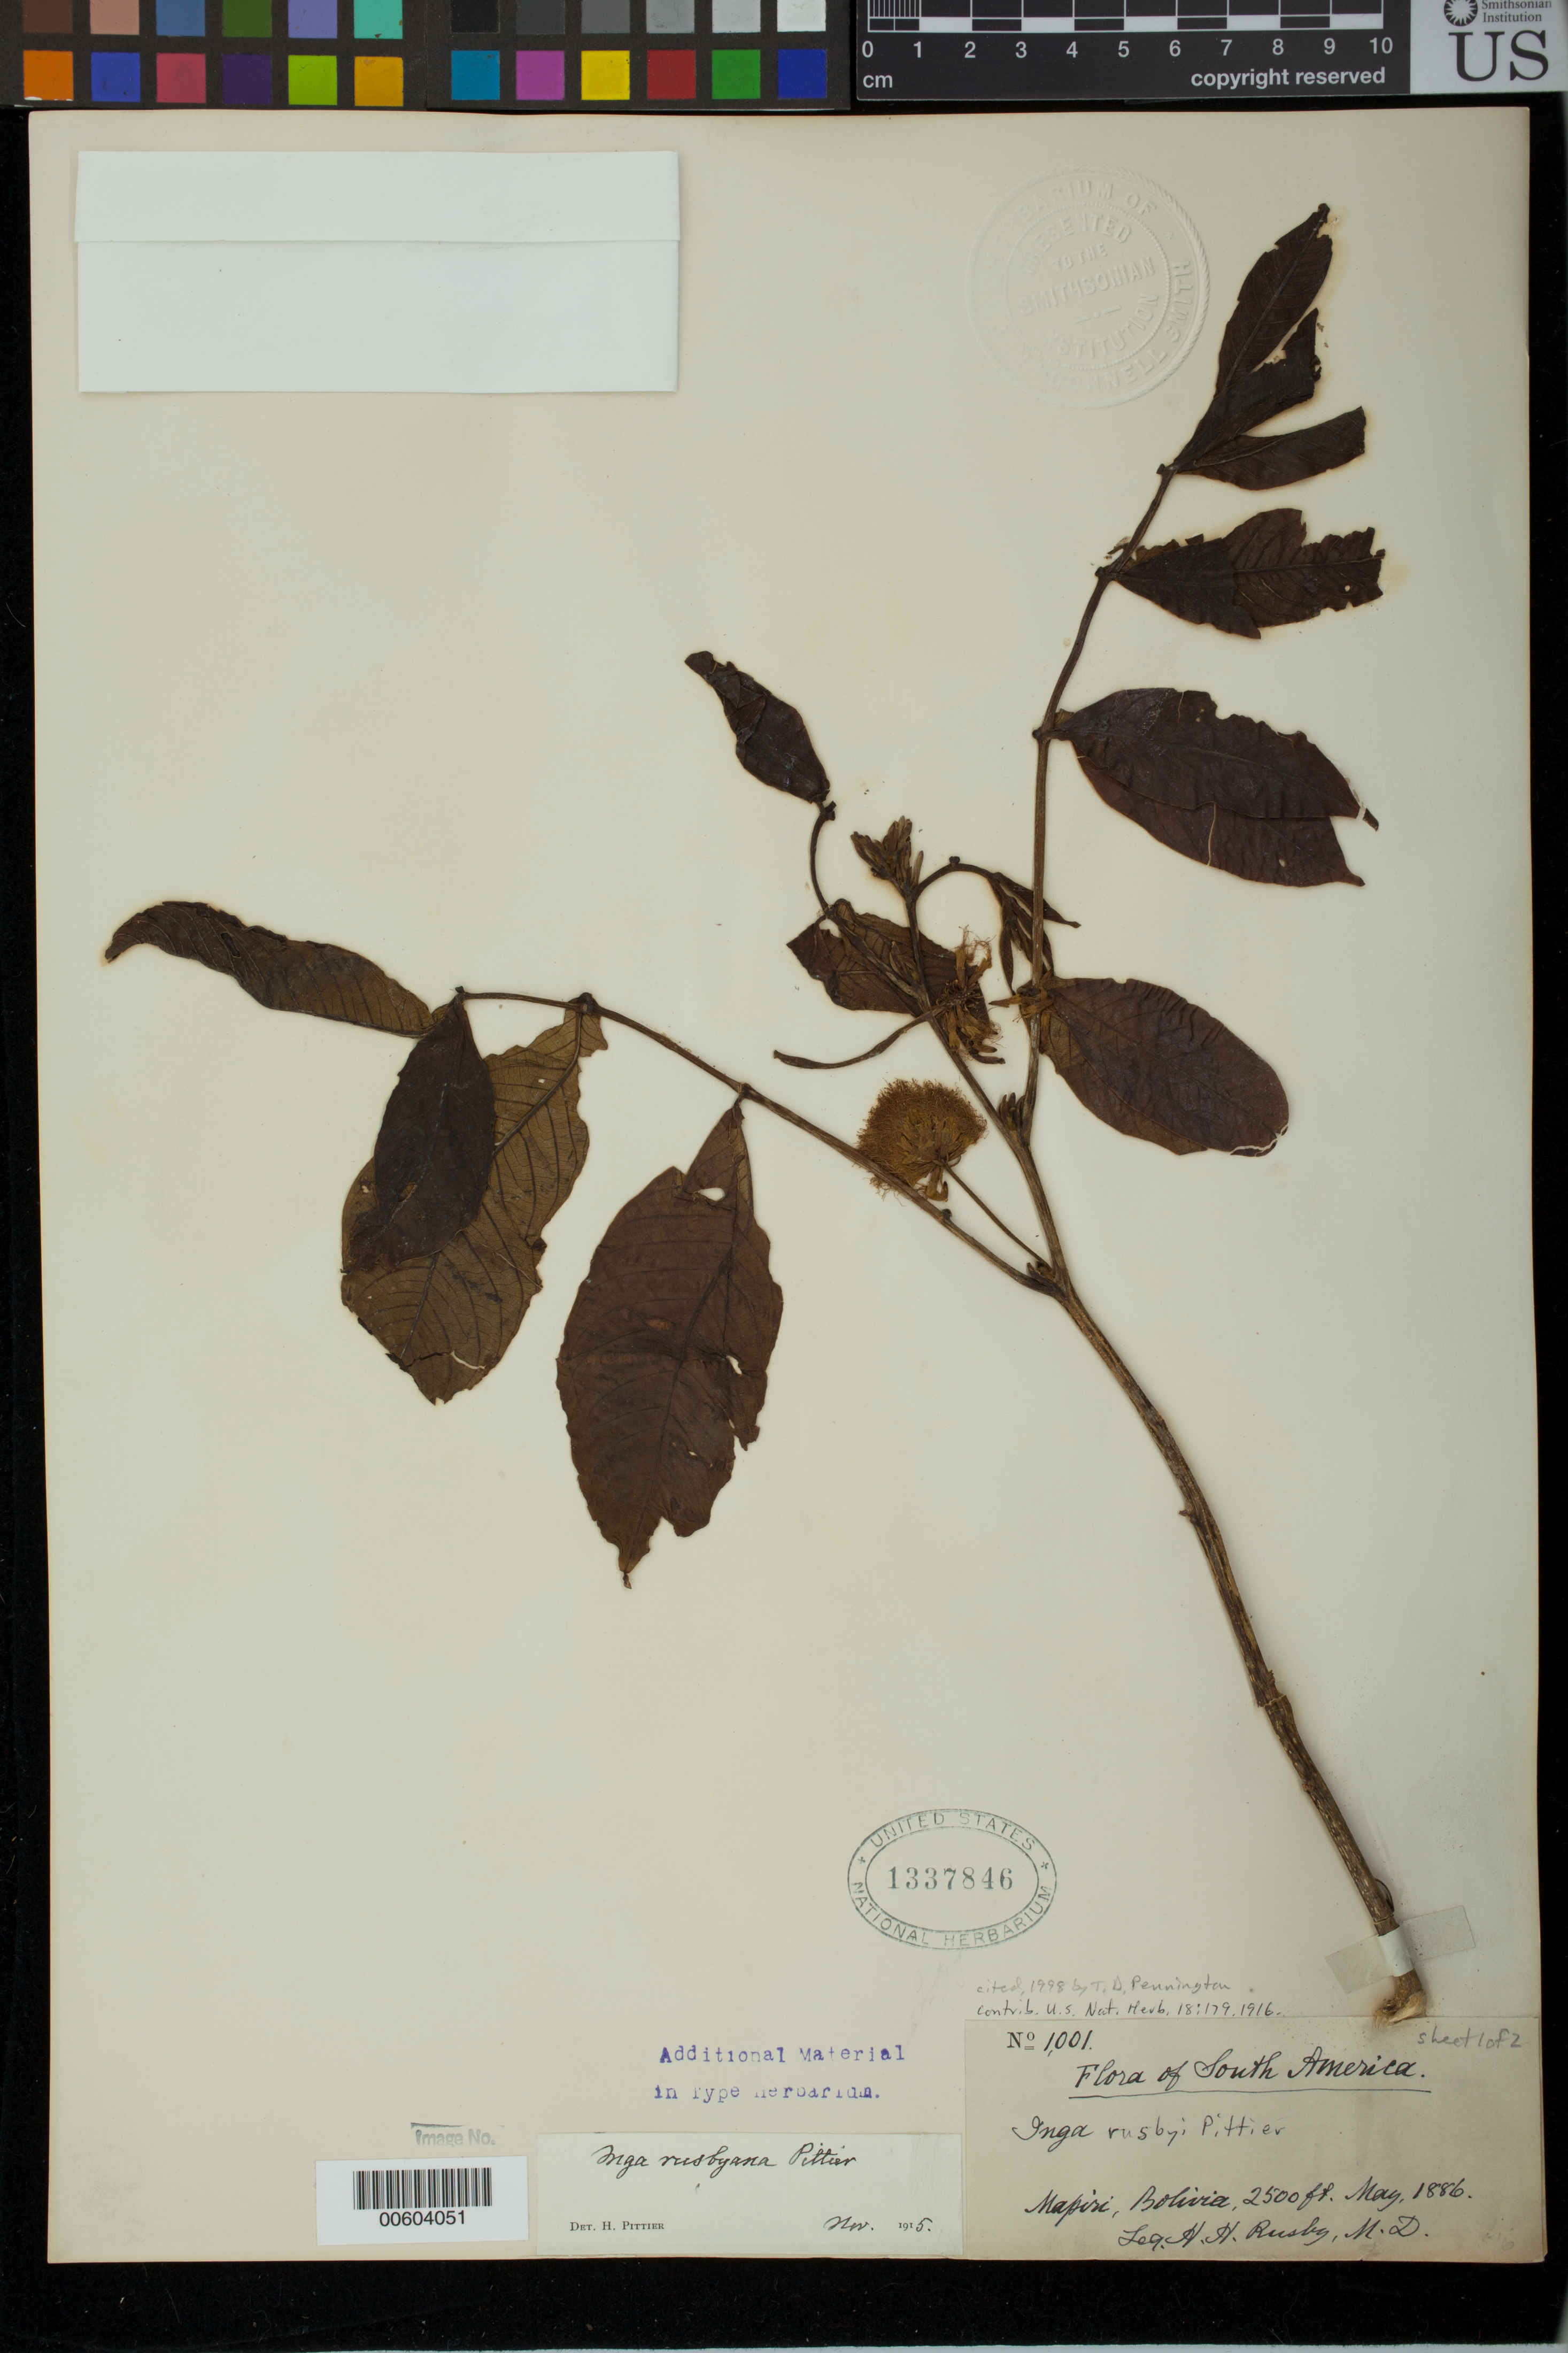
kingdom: Plantae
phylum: Tracheophyta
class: Magnoliopsida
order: Fabales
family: Fabaceae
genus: Inga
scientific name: Inga rusbyi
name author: Pittier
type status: Isotype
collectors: H. H. Rusby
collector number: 1001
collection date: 1886-05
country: Bolivia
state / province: La Páz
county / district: Larecaja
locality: Mapiri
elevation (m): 762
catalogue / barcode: US 1337846